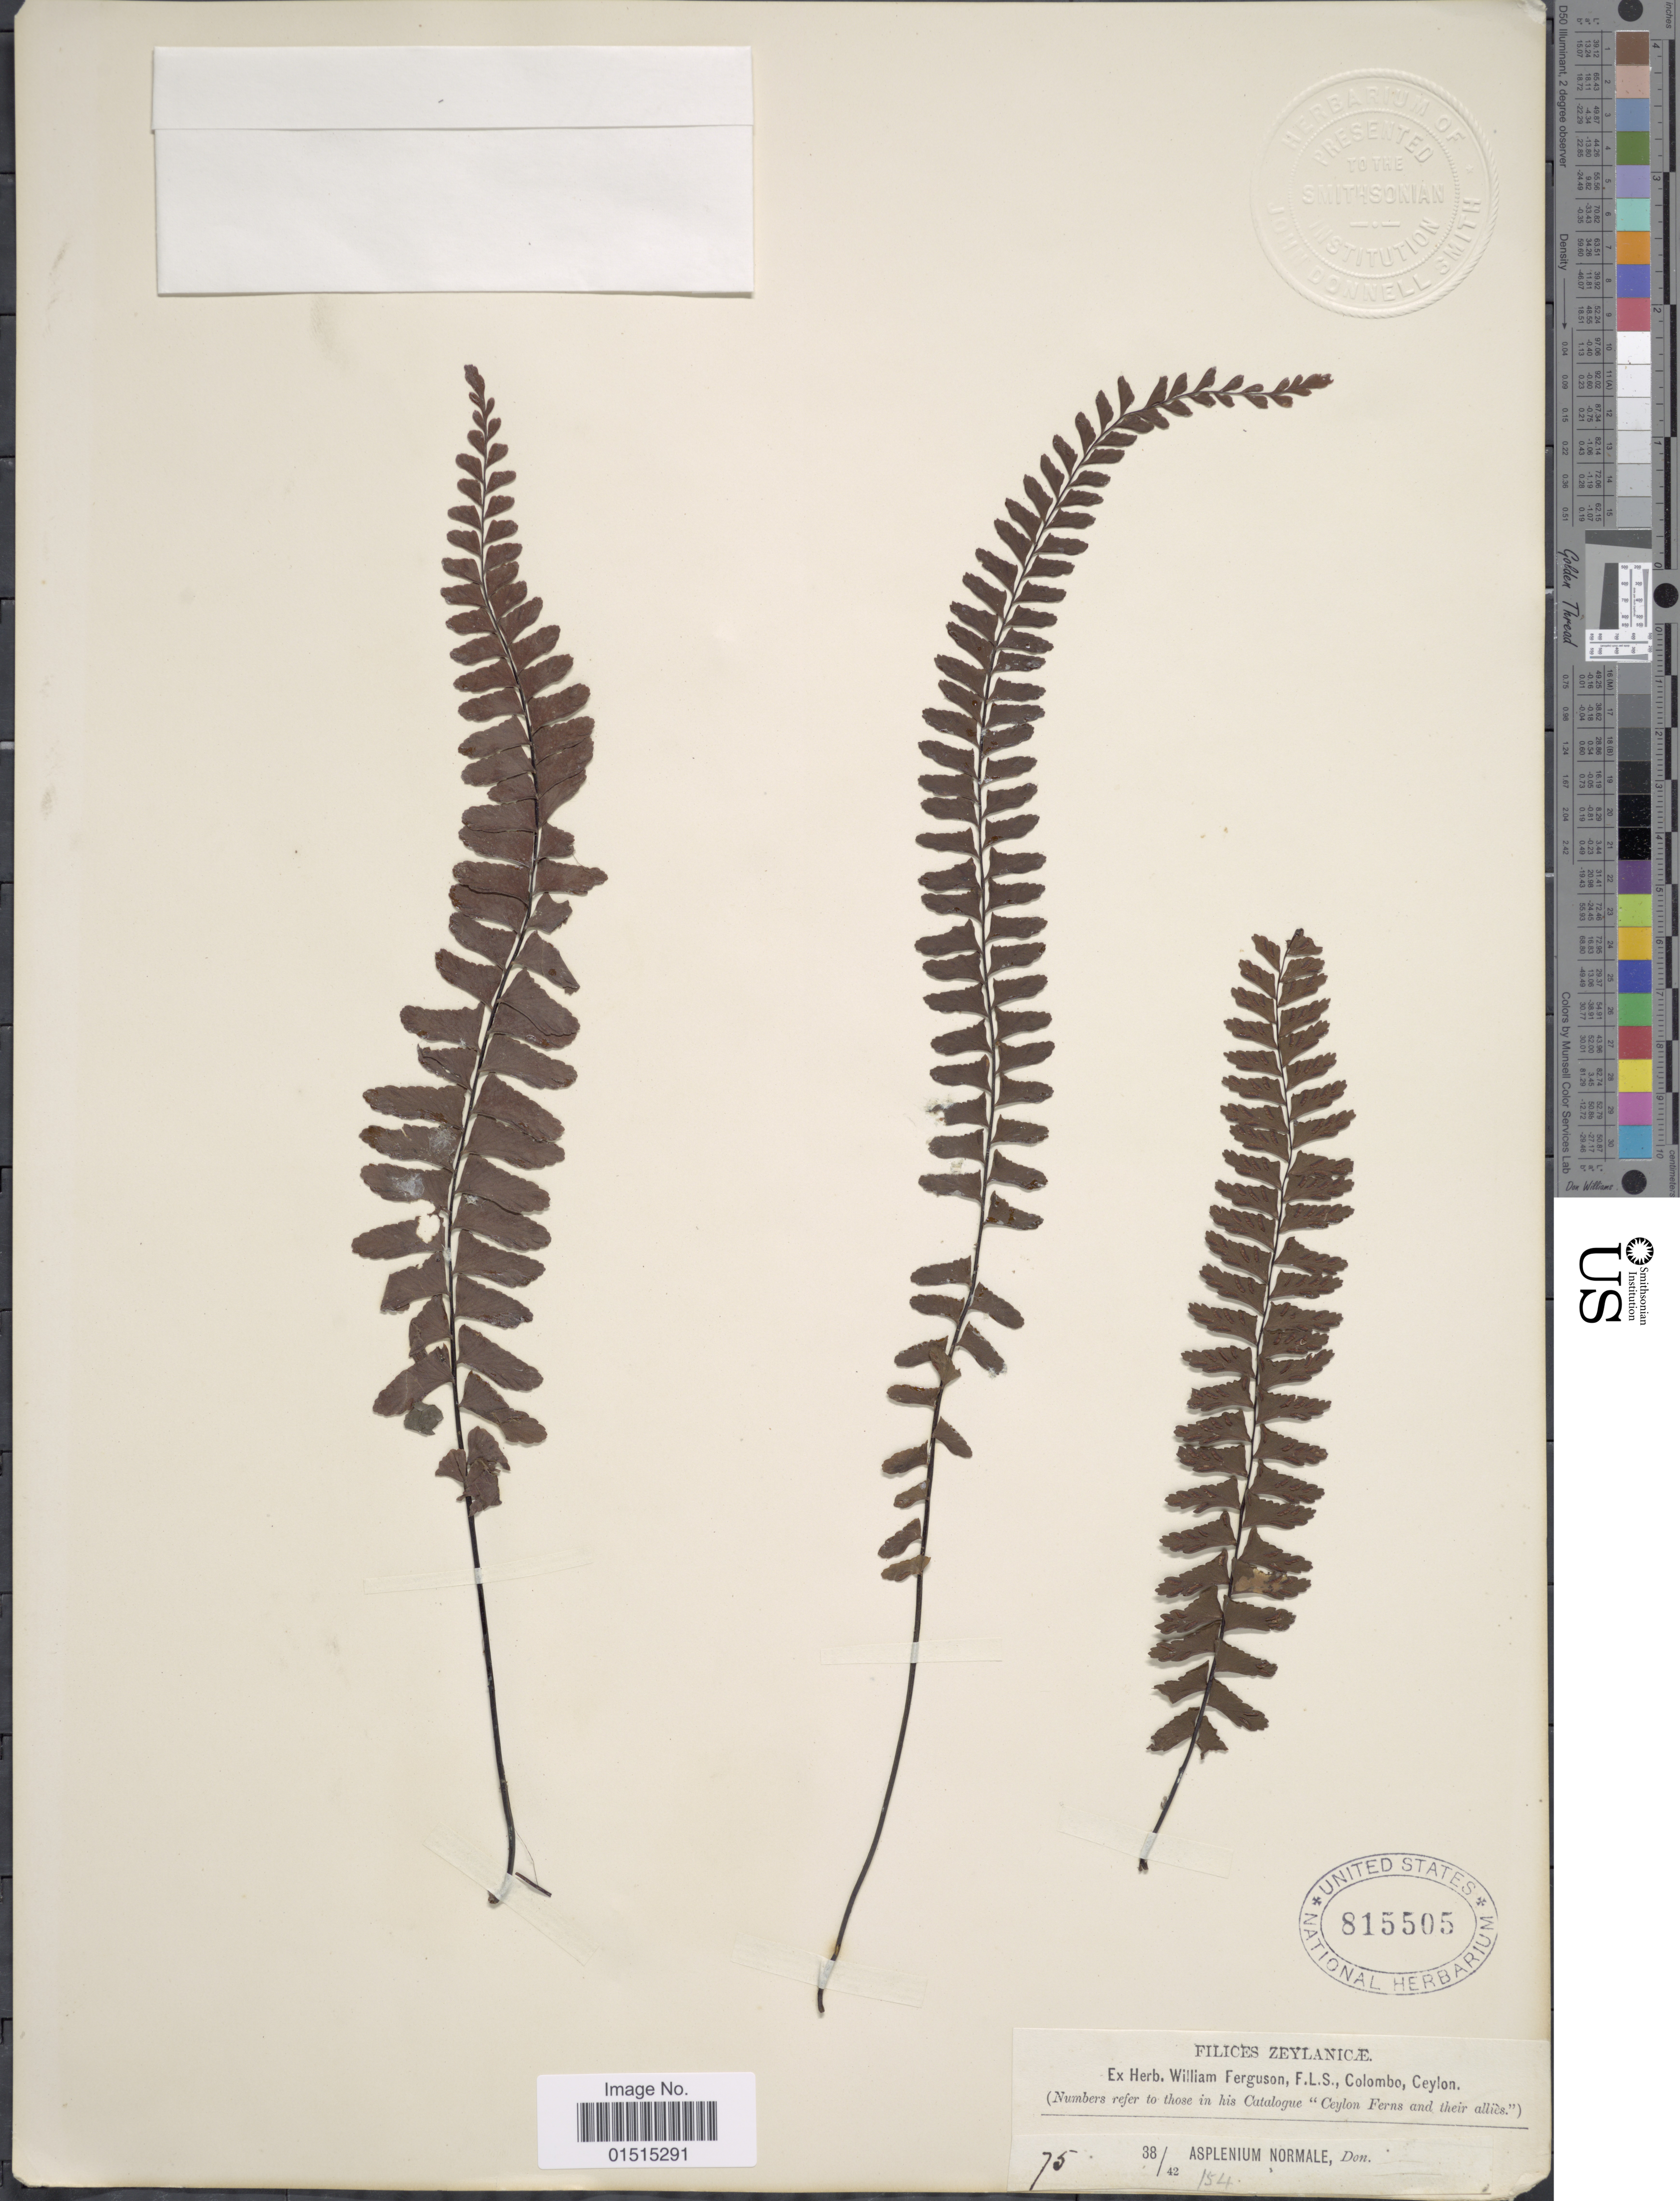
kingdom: Plantae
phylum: Tracheophyta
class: Polypodiopsida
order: Polypodiales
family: Aspleniaceae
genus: Asplenium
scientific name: Asplenium normale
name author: D. Don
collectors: ex herb. W. Ferguson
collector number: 75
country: Sri Lanka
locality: Zeylanicae, Ceylon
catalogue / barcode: US 815505